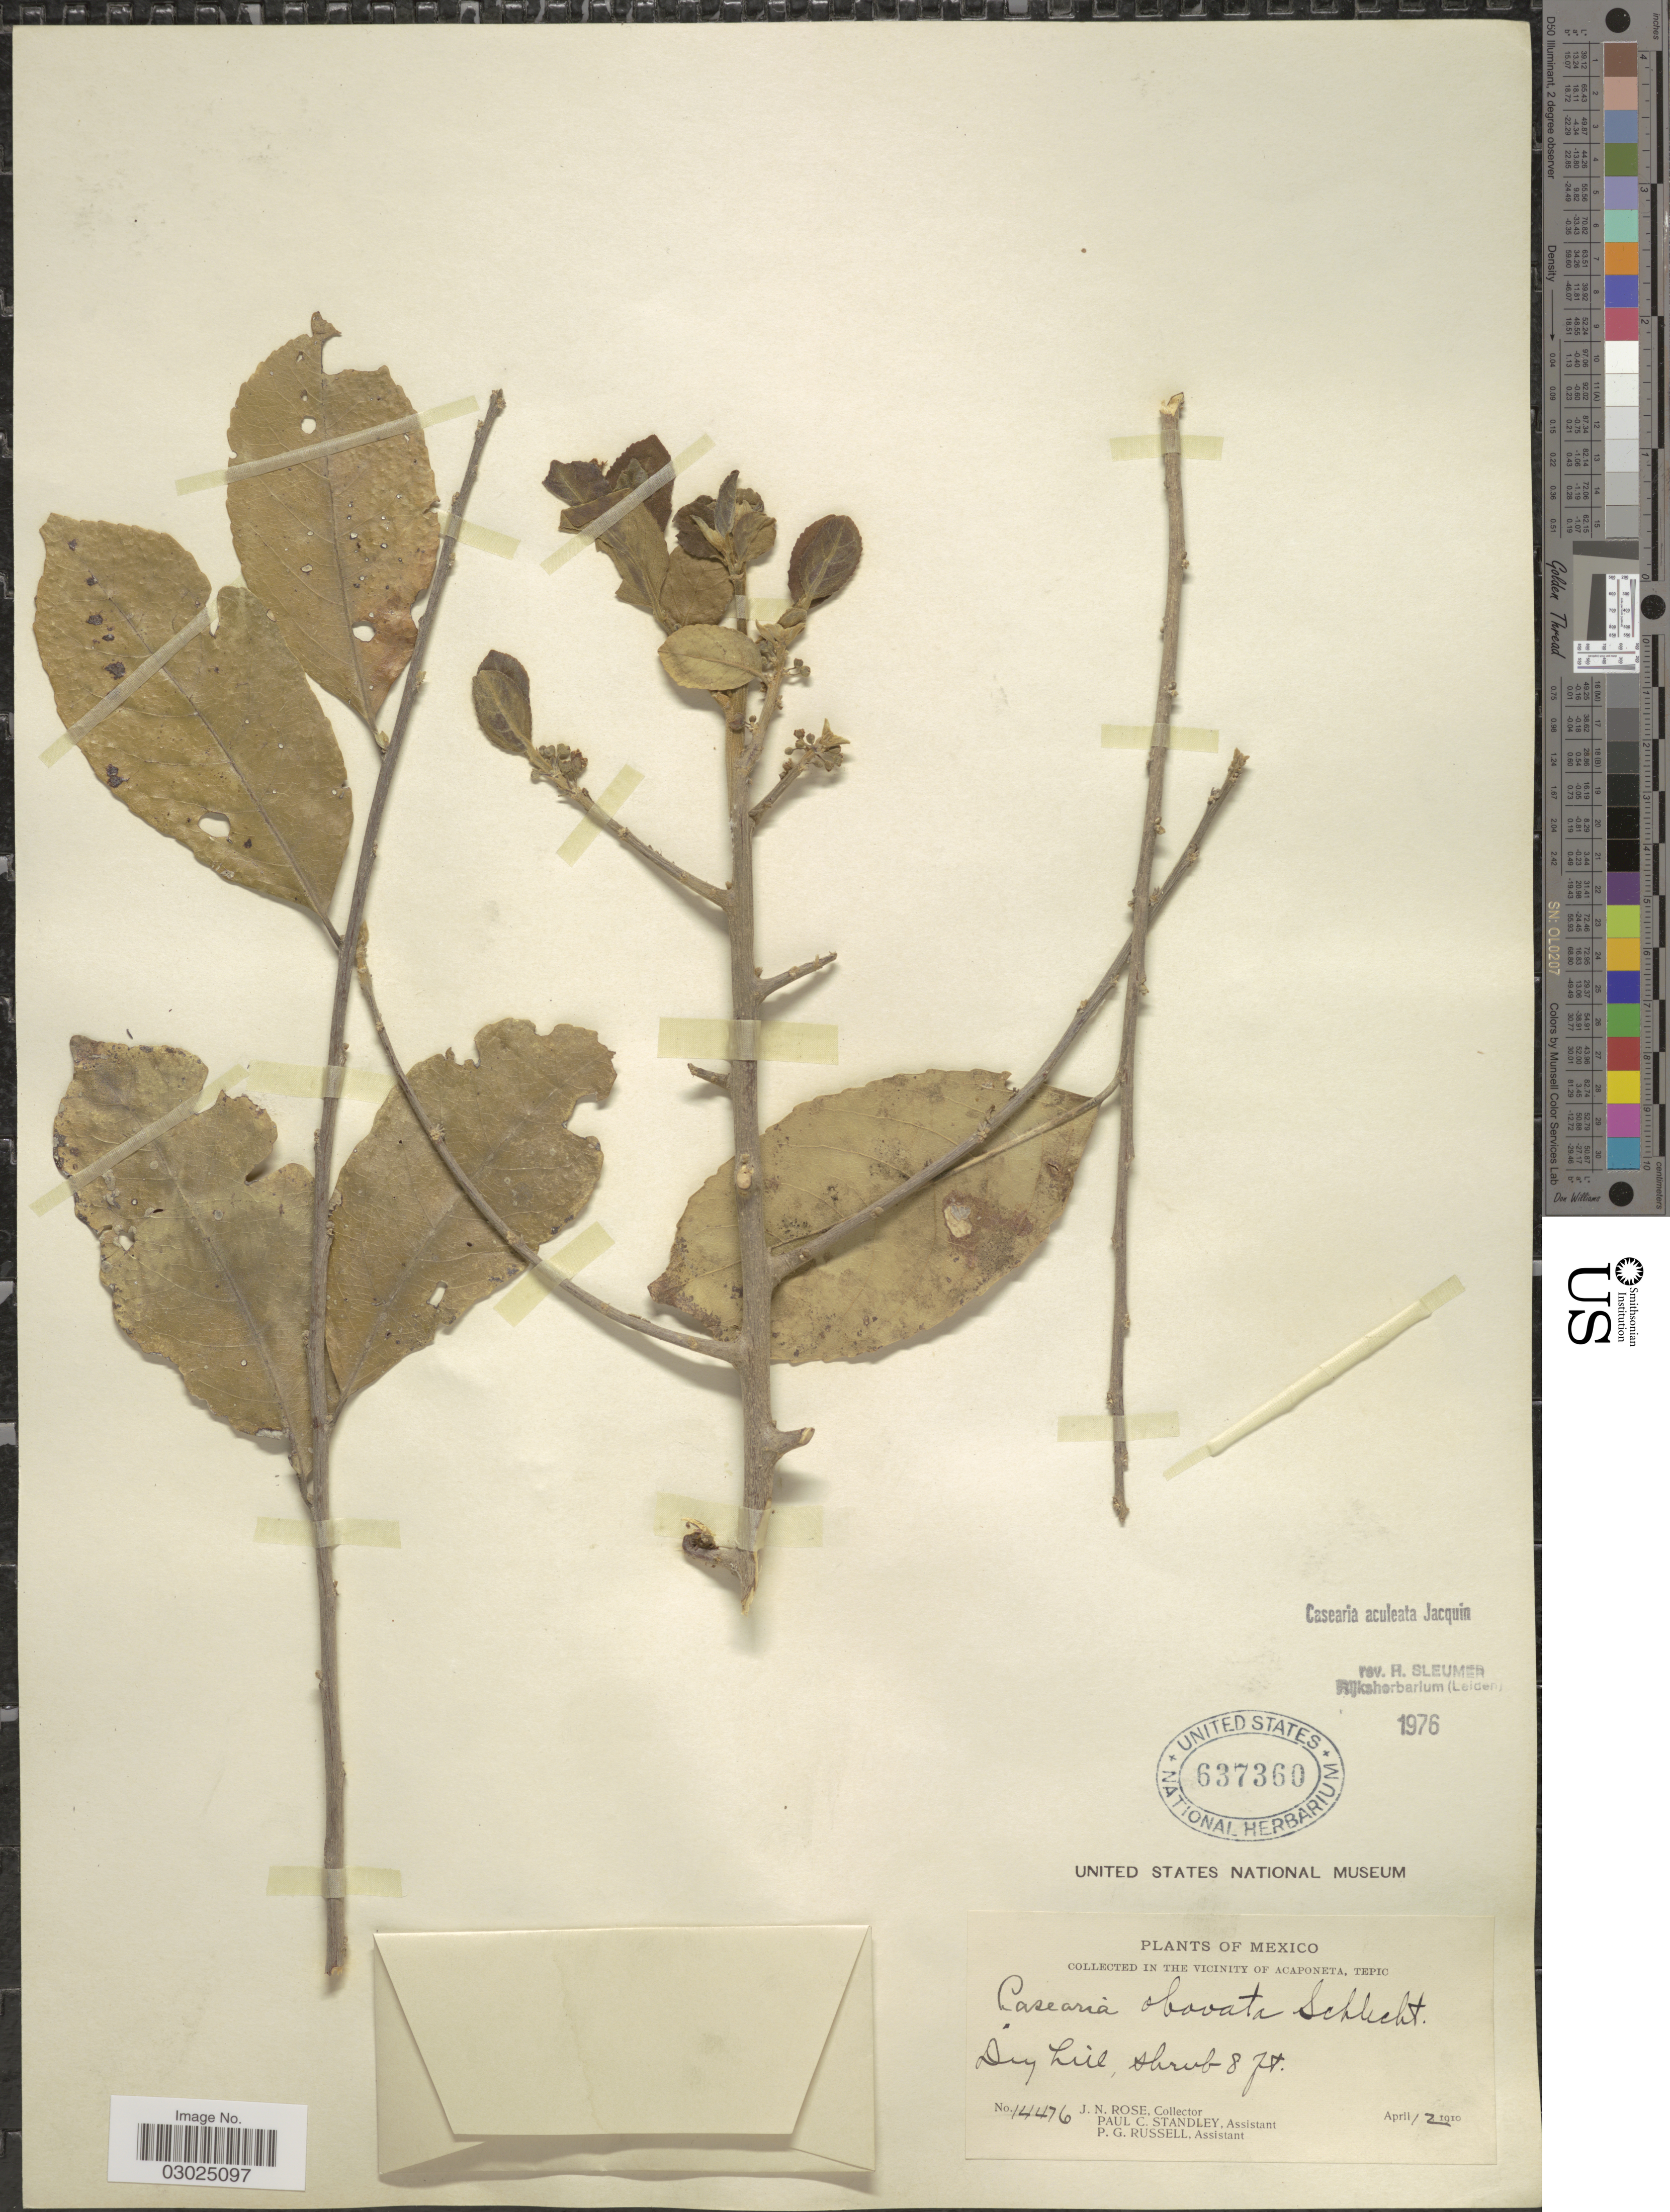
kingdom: Plantae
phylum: Tracheophyta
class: Magnoliopsida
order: Malpighiales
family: Salicaceae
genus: Casearia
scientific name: Casearia aculeata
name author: Jacq.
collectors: J. N. Rose, P. C. Standley & P. G. Russell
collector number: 14476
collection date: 1910-04-12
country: Mexico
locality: Vicinity of Acaponeta.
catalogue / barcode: US 637360